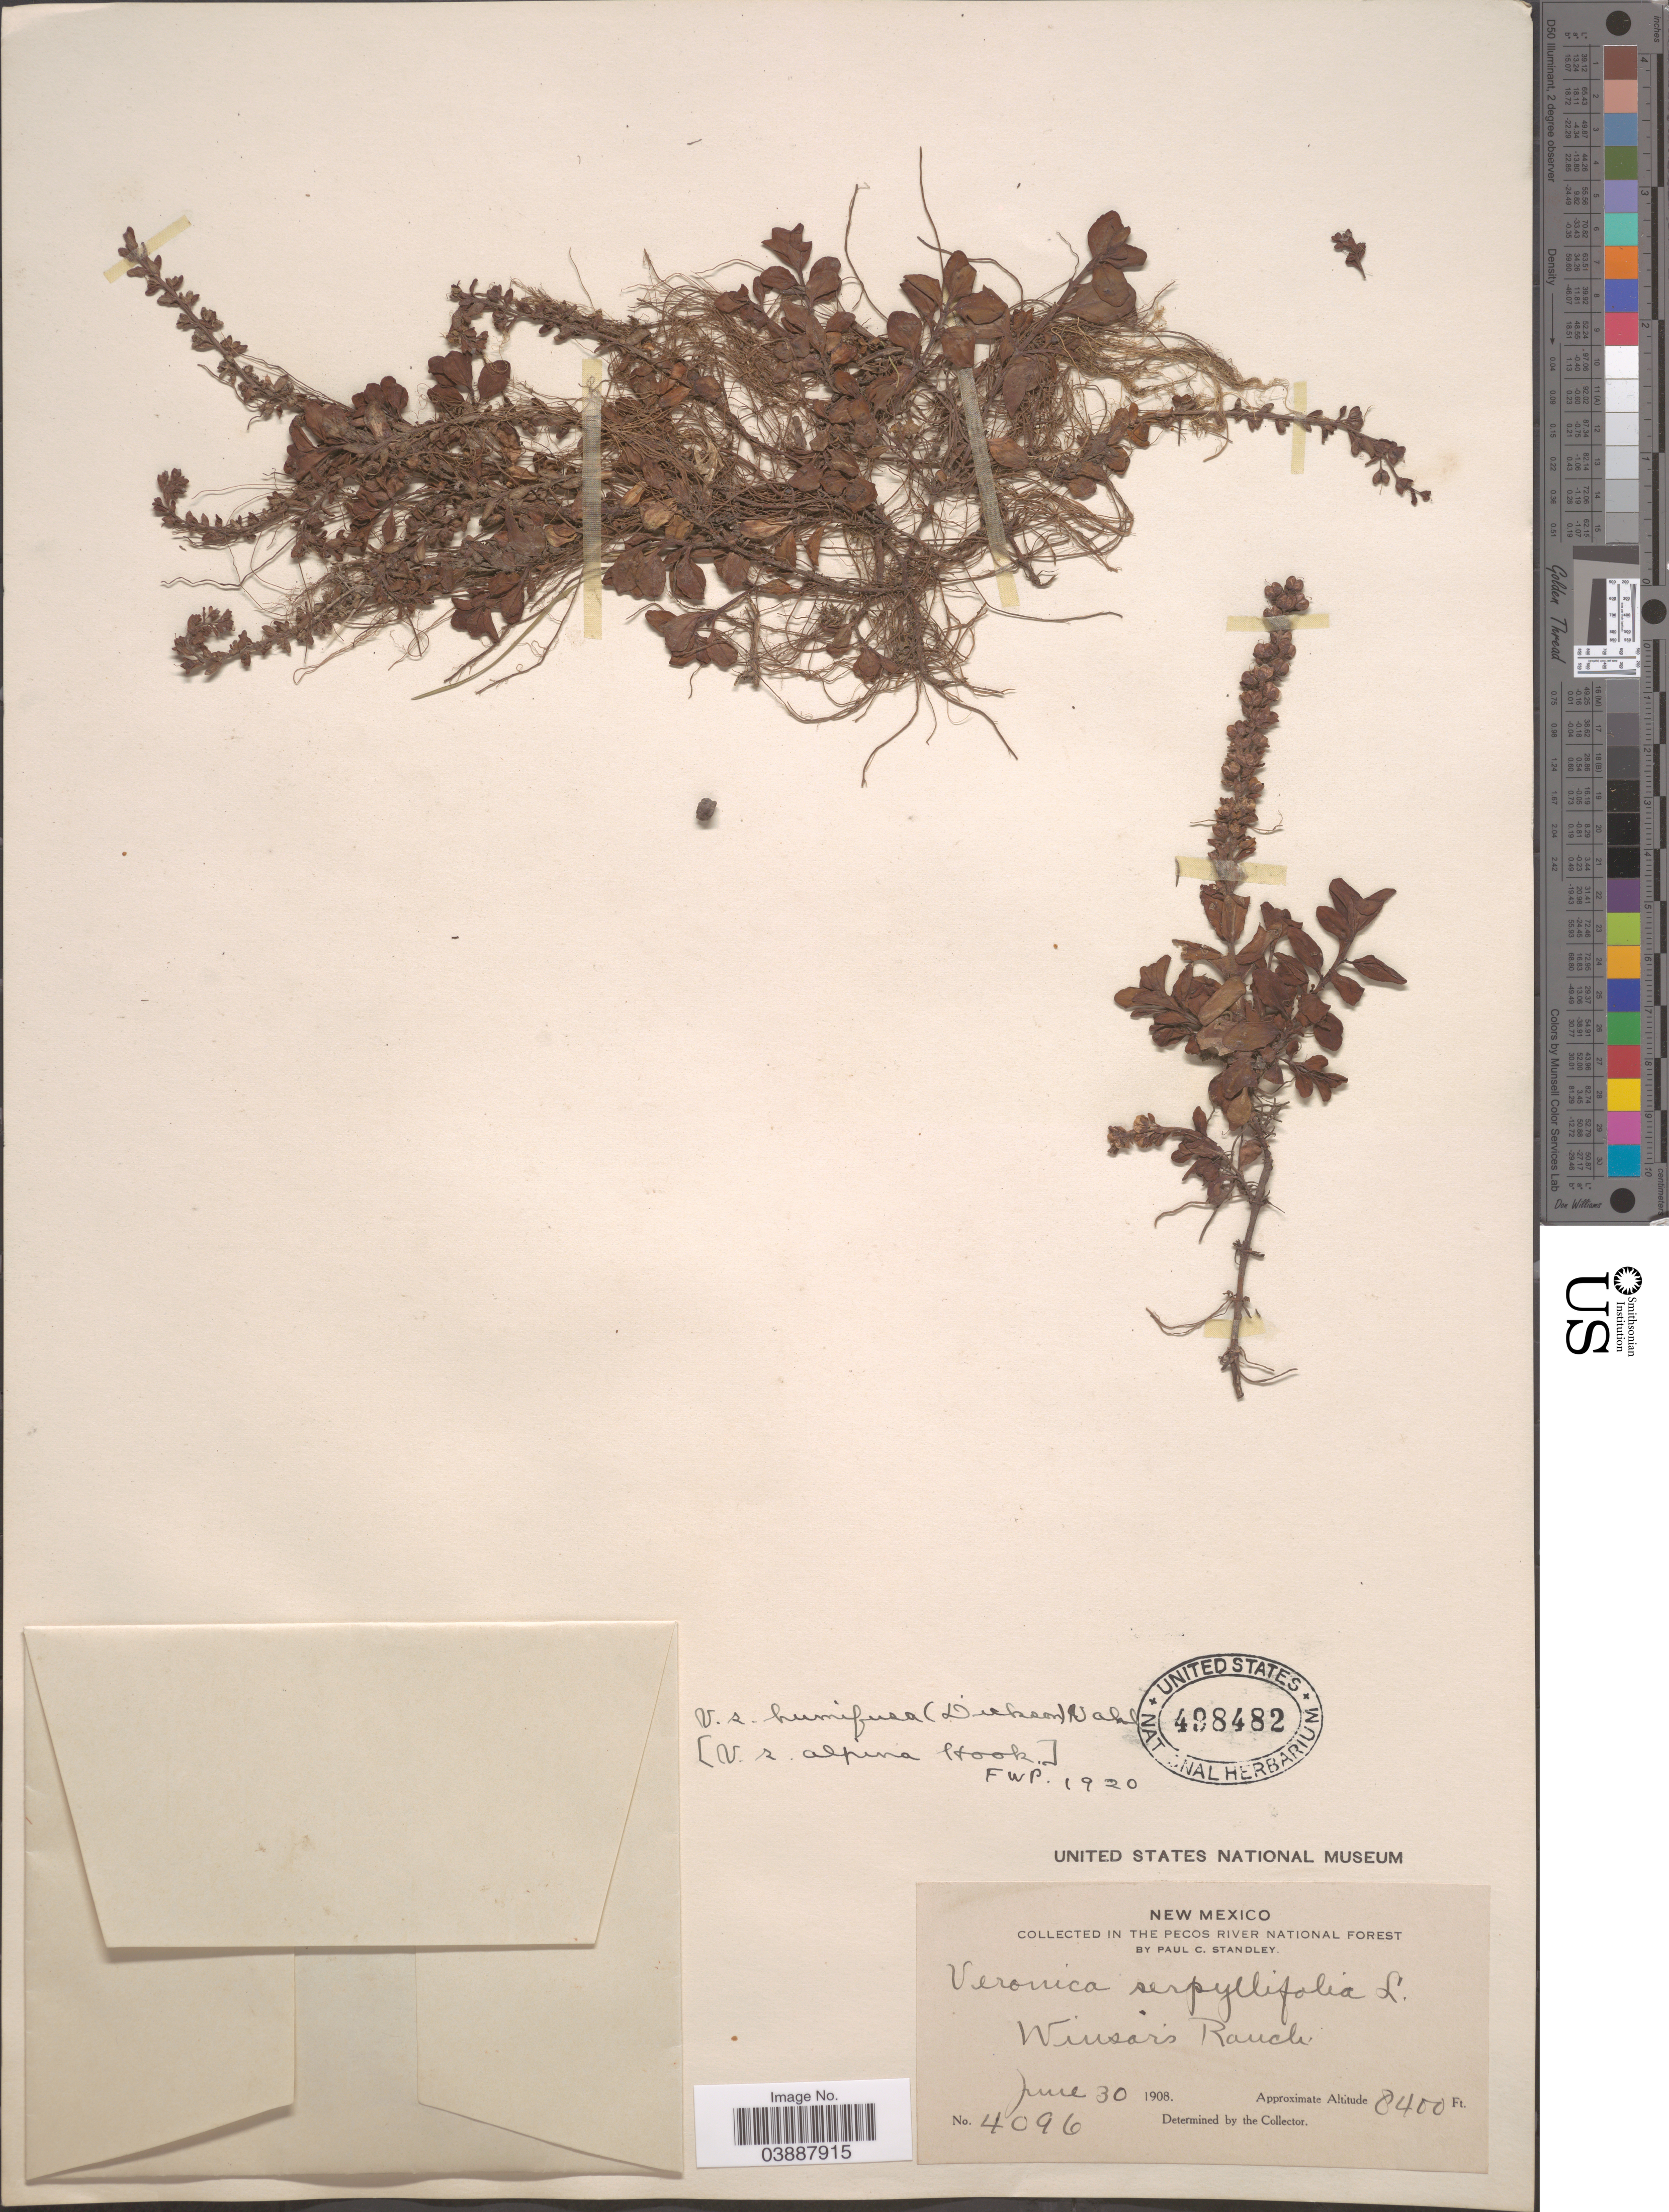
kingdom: Plantae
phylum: Tracheophyta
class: Magnoliopsida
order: Lamiales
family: Plantaginaceae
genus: Veronica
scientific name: Veronica serpyllifolia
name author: L.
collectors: P. C. Standley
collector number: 4096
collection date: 1908-06-30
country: United States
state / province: New Mexico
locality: In the Pecos River National Forest. Winsors Ranch.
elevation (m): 2560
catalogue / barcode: US 498482